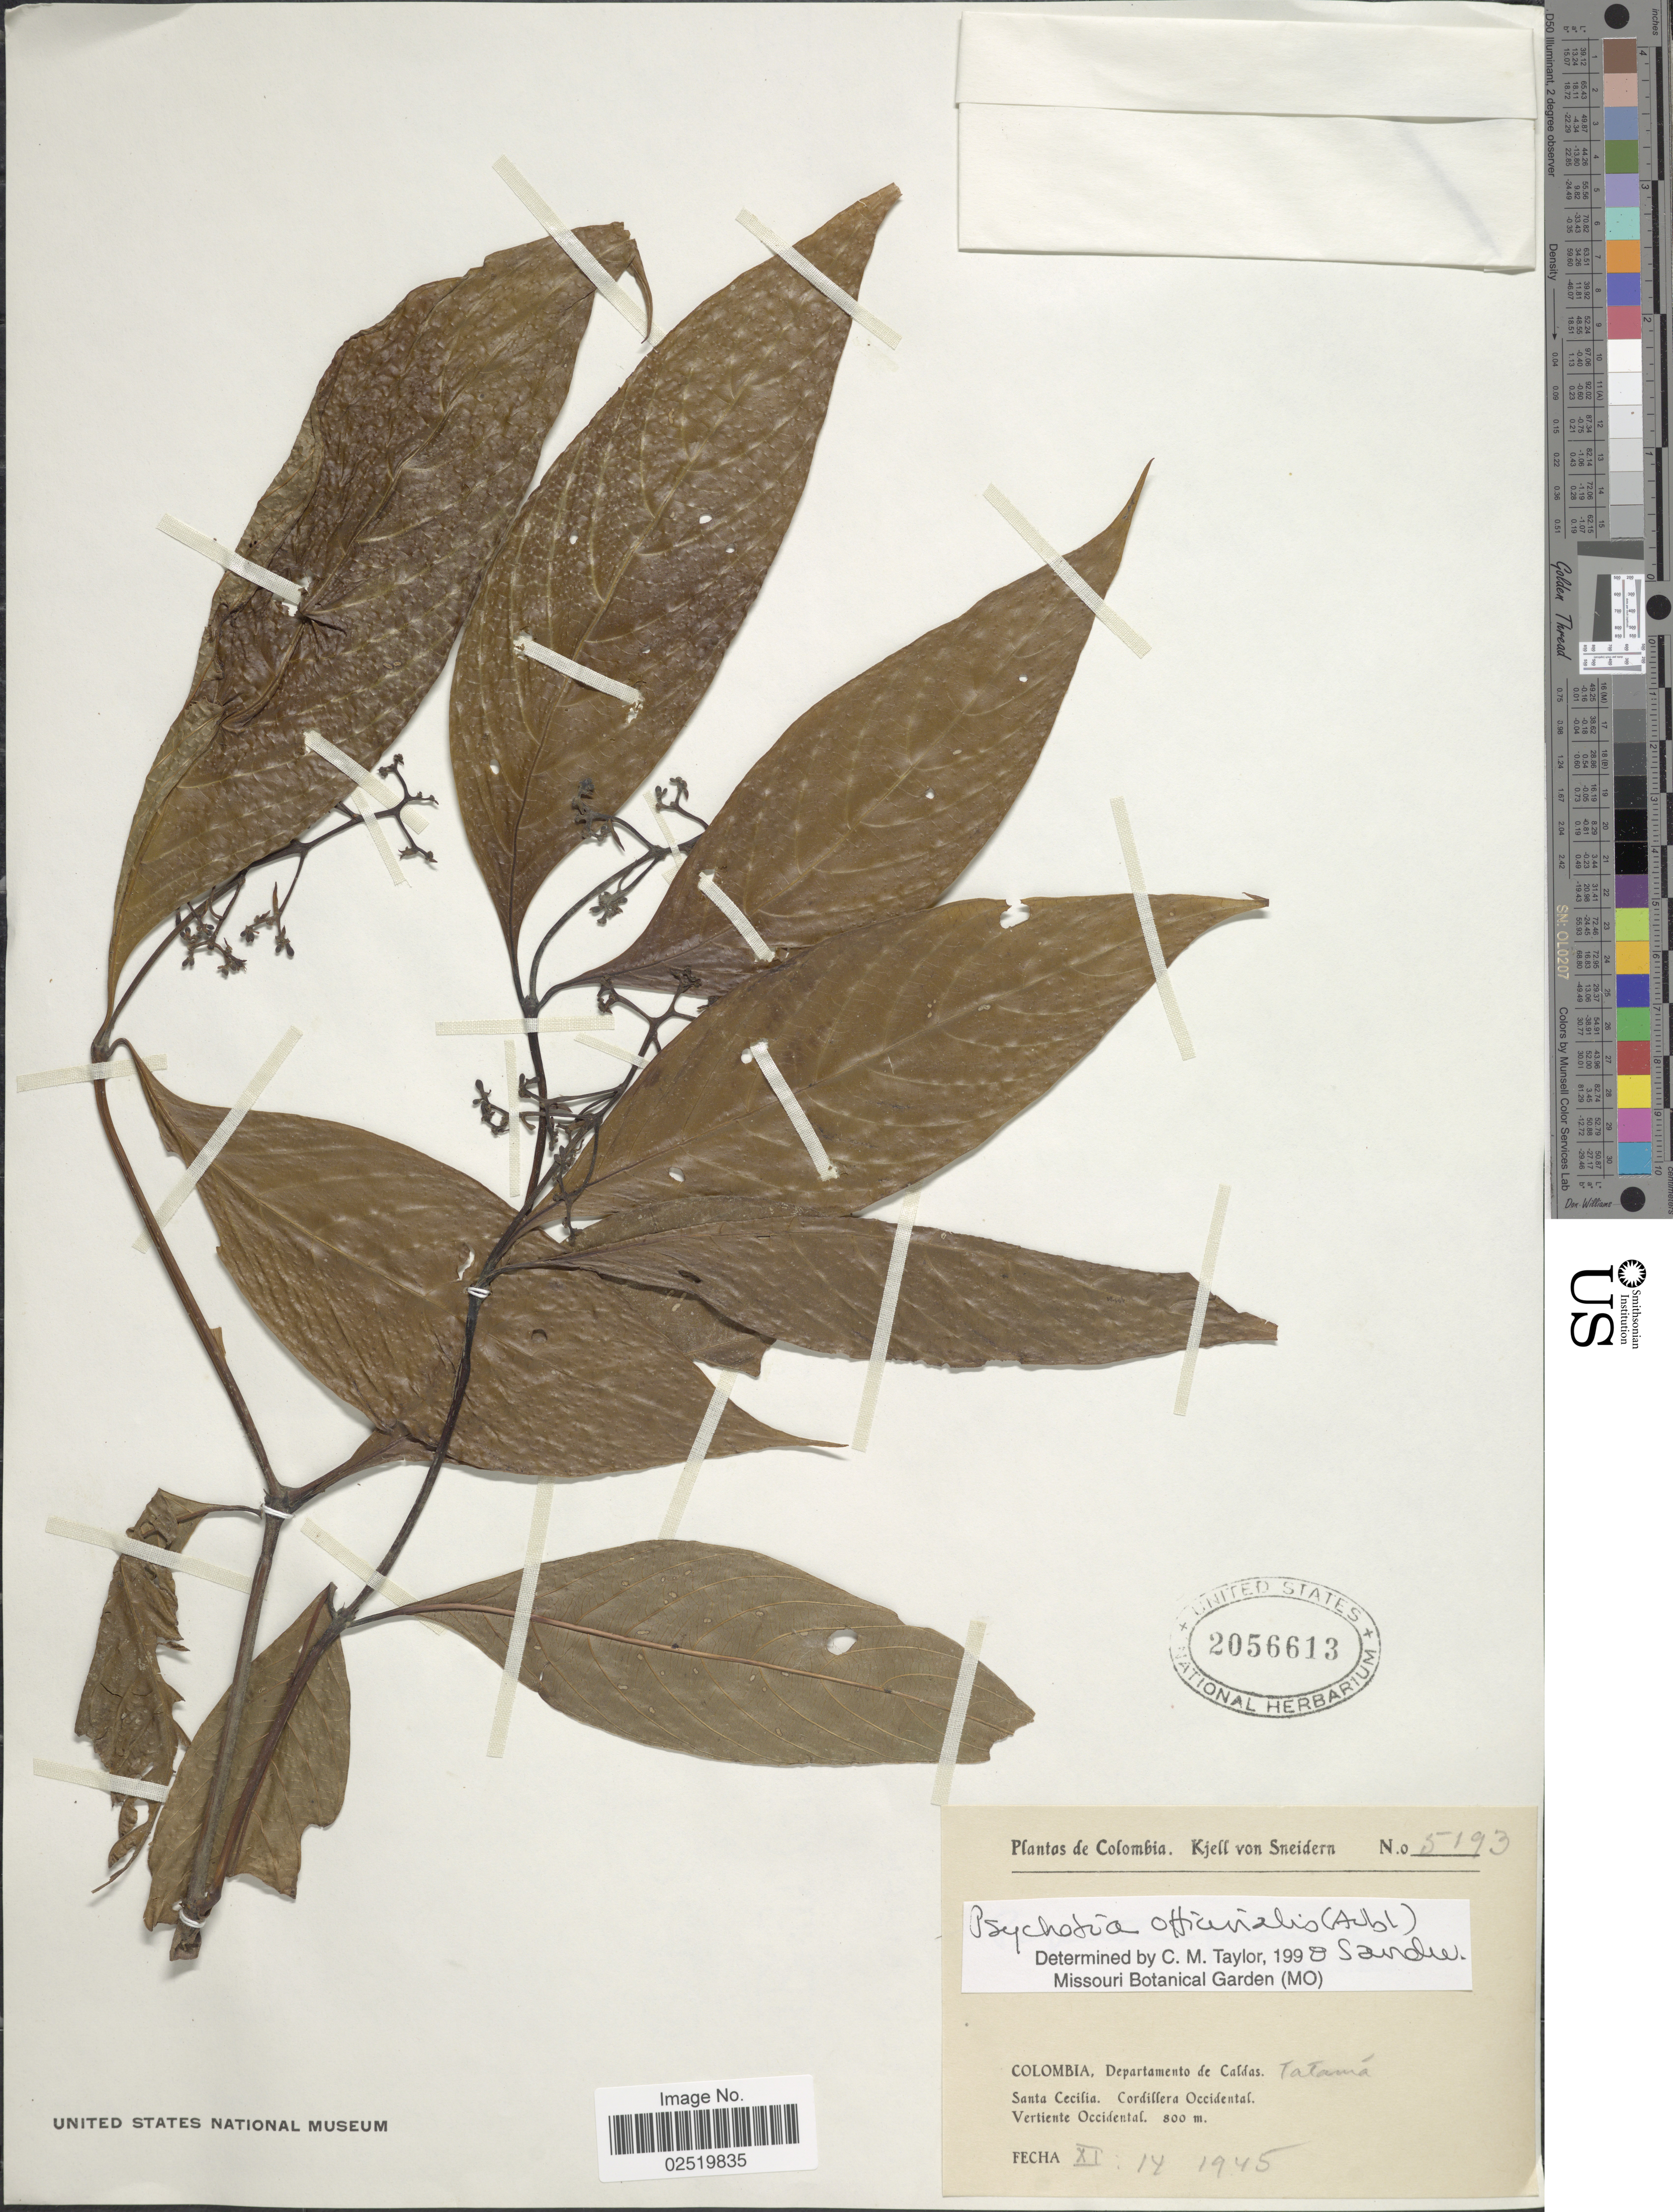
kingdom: Plantae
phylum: Tracheophyta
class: Magnoliopsida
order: Gentianales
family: Rubiaceae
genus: Psychotria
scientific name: Psychotria officinalis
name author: (Aubl.) Raeusch.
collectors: K. von Sneidern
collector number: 5193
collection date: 1945-11-14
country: Colombia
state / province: Caldas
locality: Tatama. Santa Cecilia. Cordillera Occidental. Vertiente Occidental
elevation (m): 800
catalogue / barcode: US 2056613